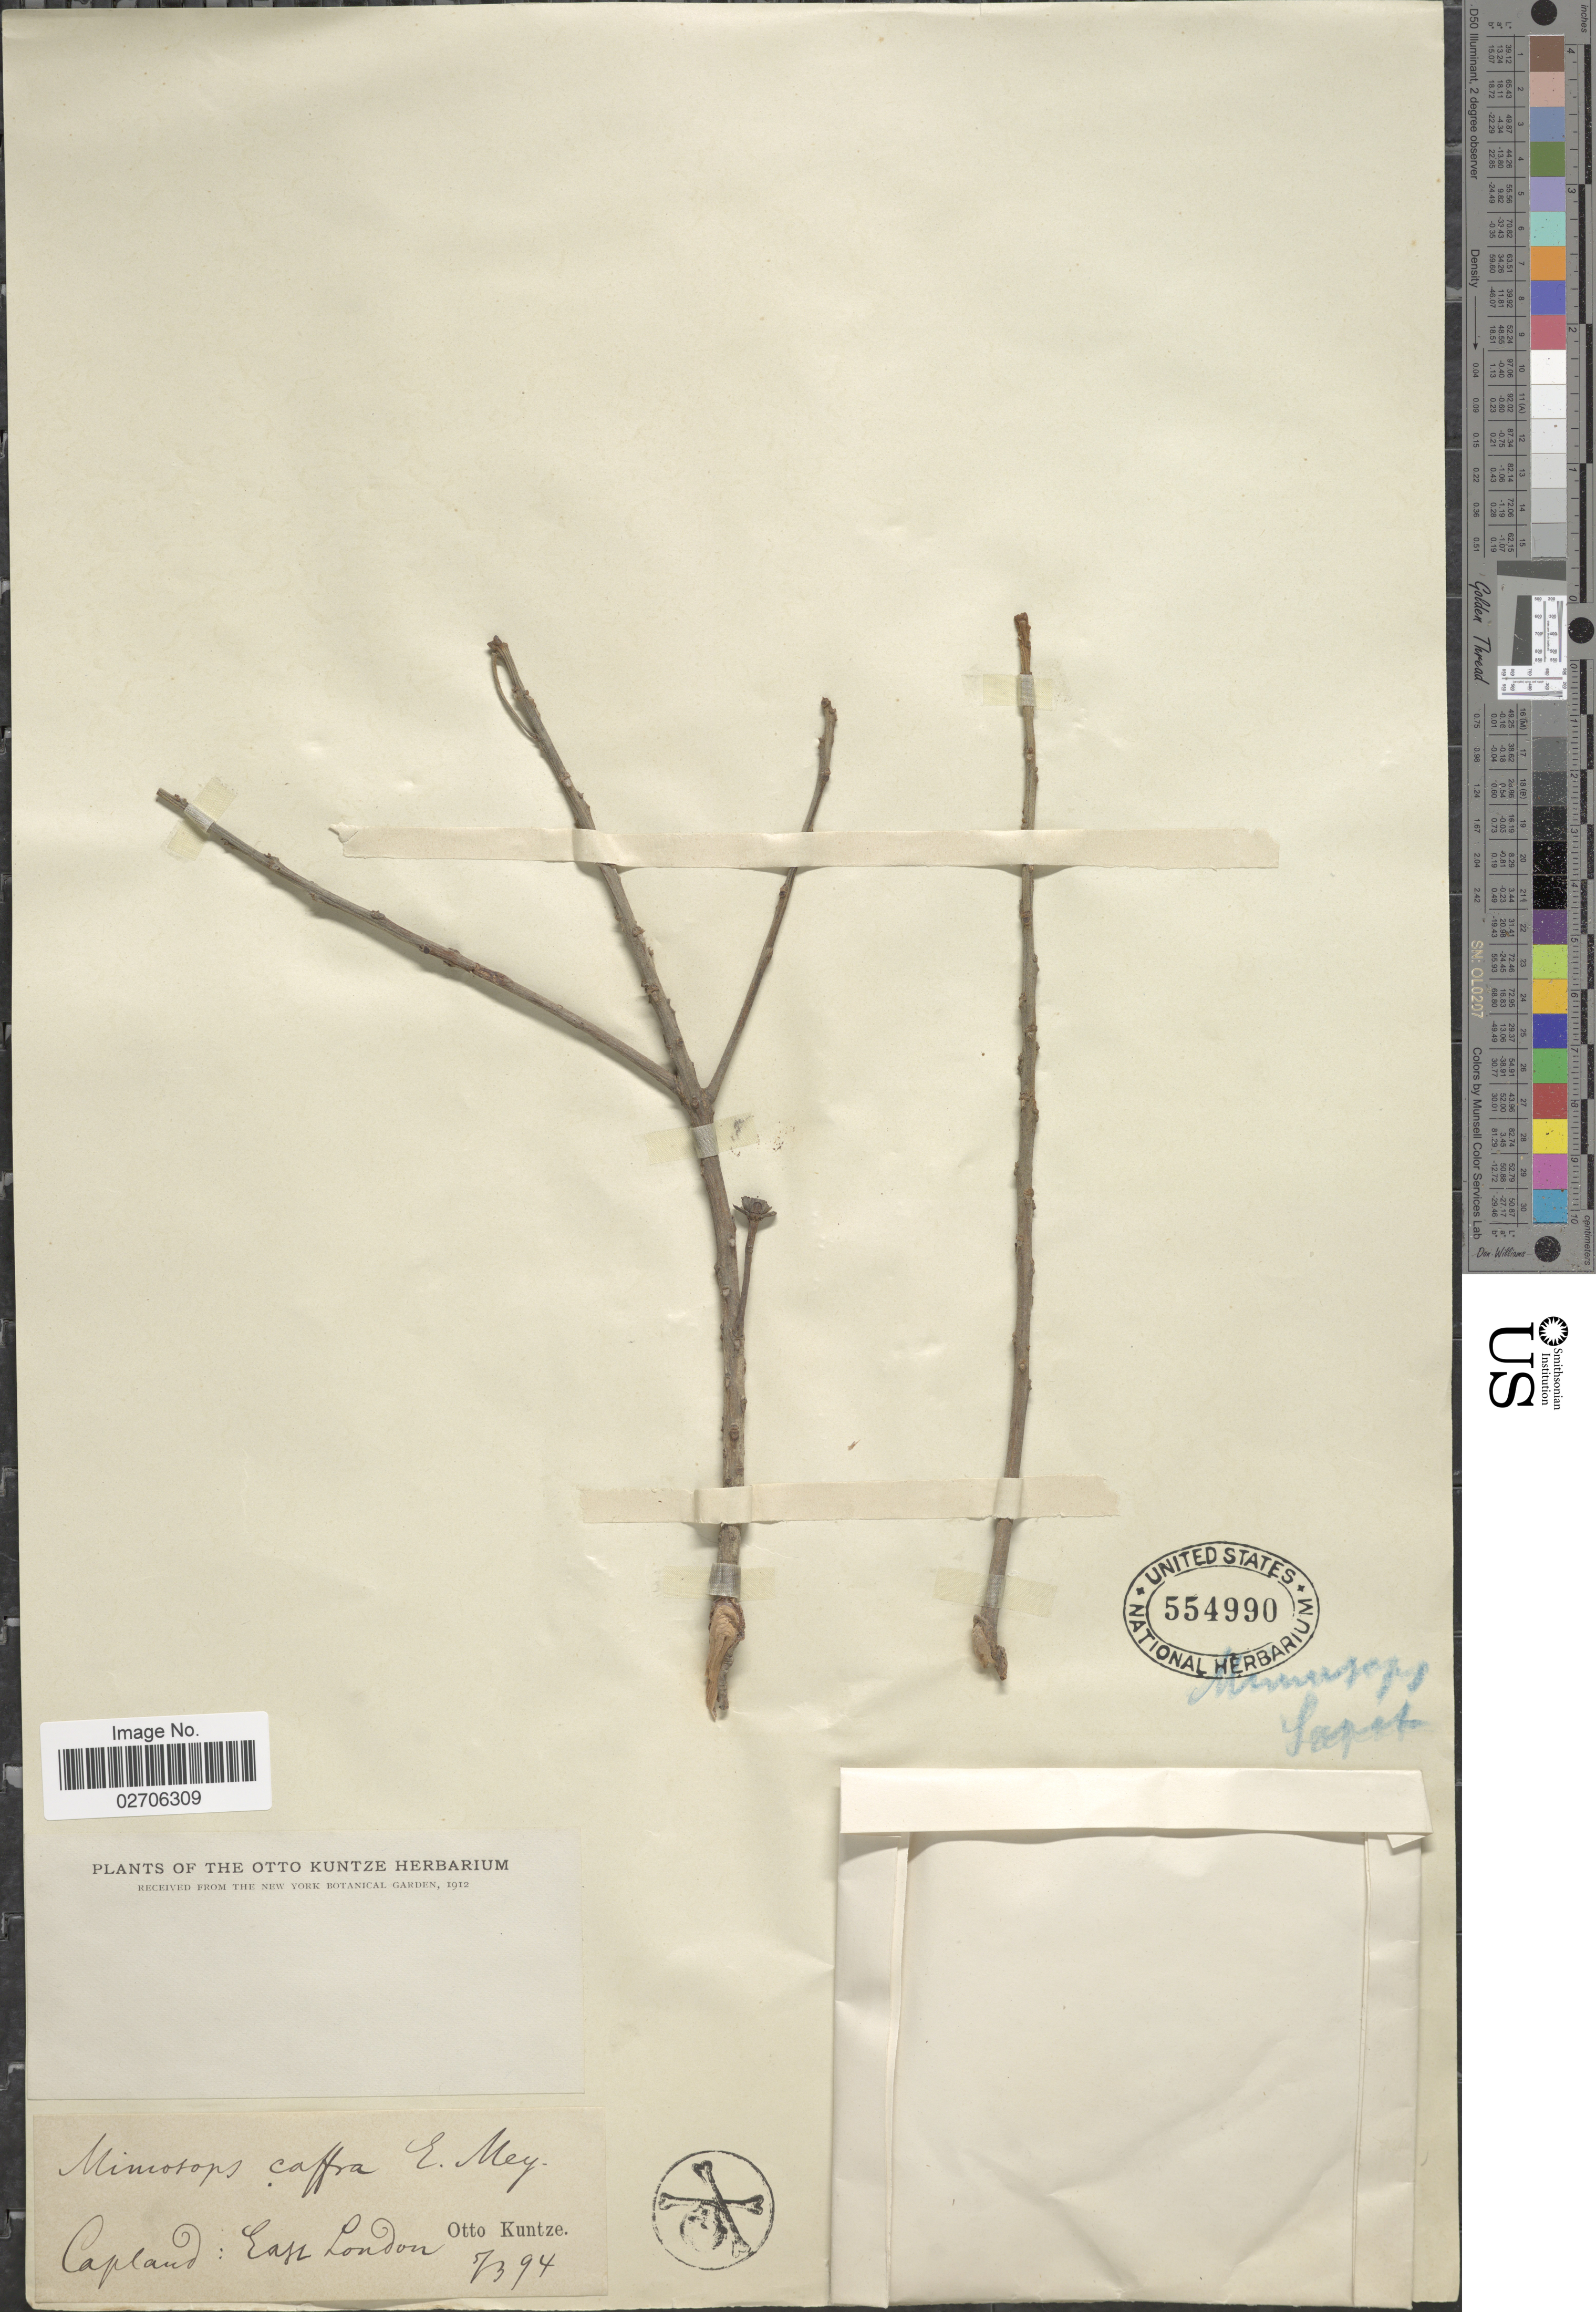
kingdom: Plantae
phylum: Tracheophyta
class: Magnoliopsida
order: Ericales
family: Sapotaceae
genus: Mimusops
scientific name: Mimusops caffra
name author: E. Mey. ex A. DC.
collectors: C.E.O. Kuntze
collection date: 1894-03-05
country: South Africa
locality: Capland: East London.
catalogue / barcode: US 554990